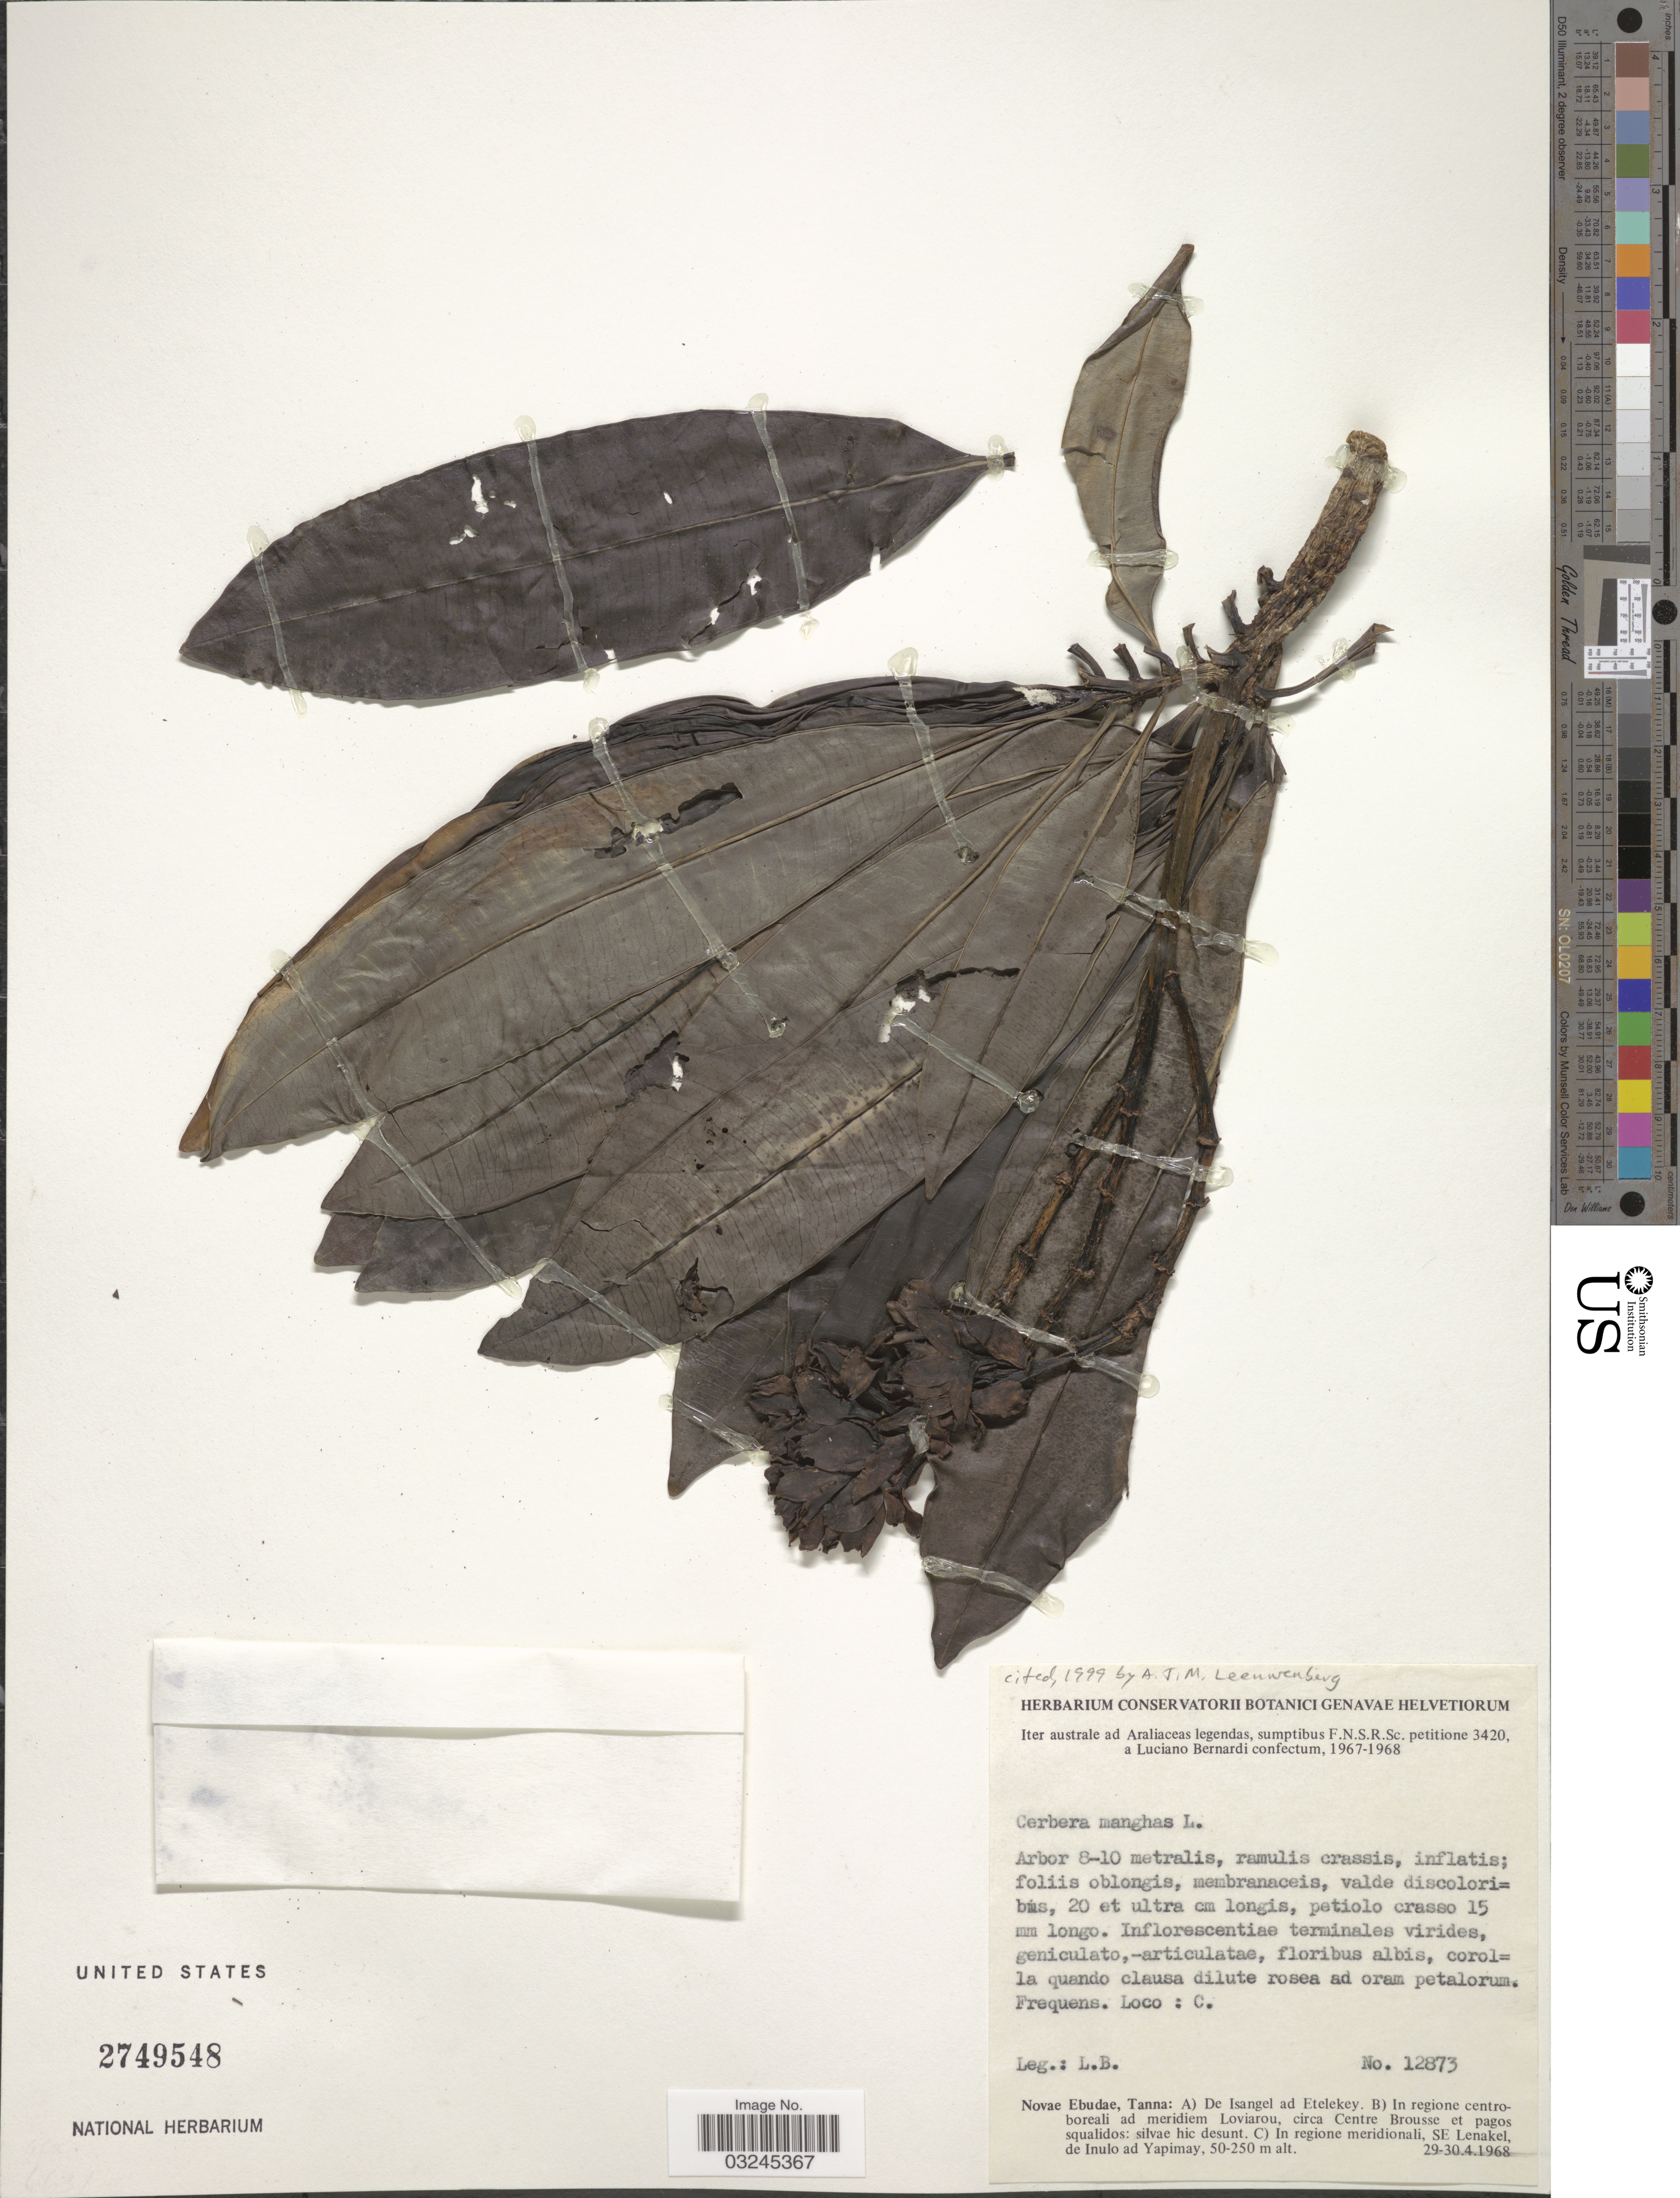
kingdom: Plantae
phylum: Tracheophyta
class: Magnoliopsida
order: Gentianales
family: Apocynaceae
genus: Cerbera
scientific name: Cerbera manghas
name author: L.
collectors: L. Bernardi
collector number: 12873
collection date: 1968-04-29/1968-04-30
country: Vanuatu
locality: Novae Ebudae, Tanna: In regione meridionali, SE Lenakel, de Inulo ad Yapimay.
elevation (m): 50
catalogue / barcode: US 2749548